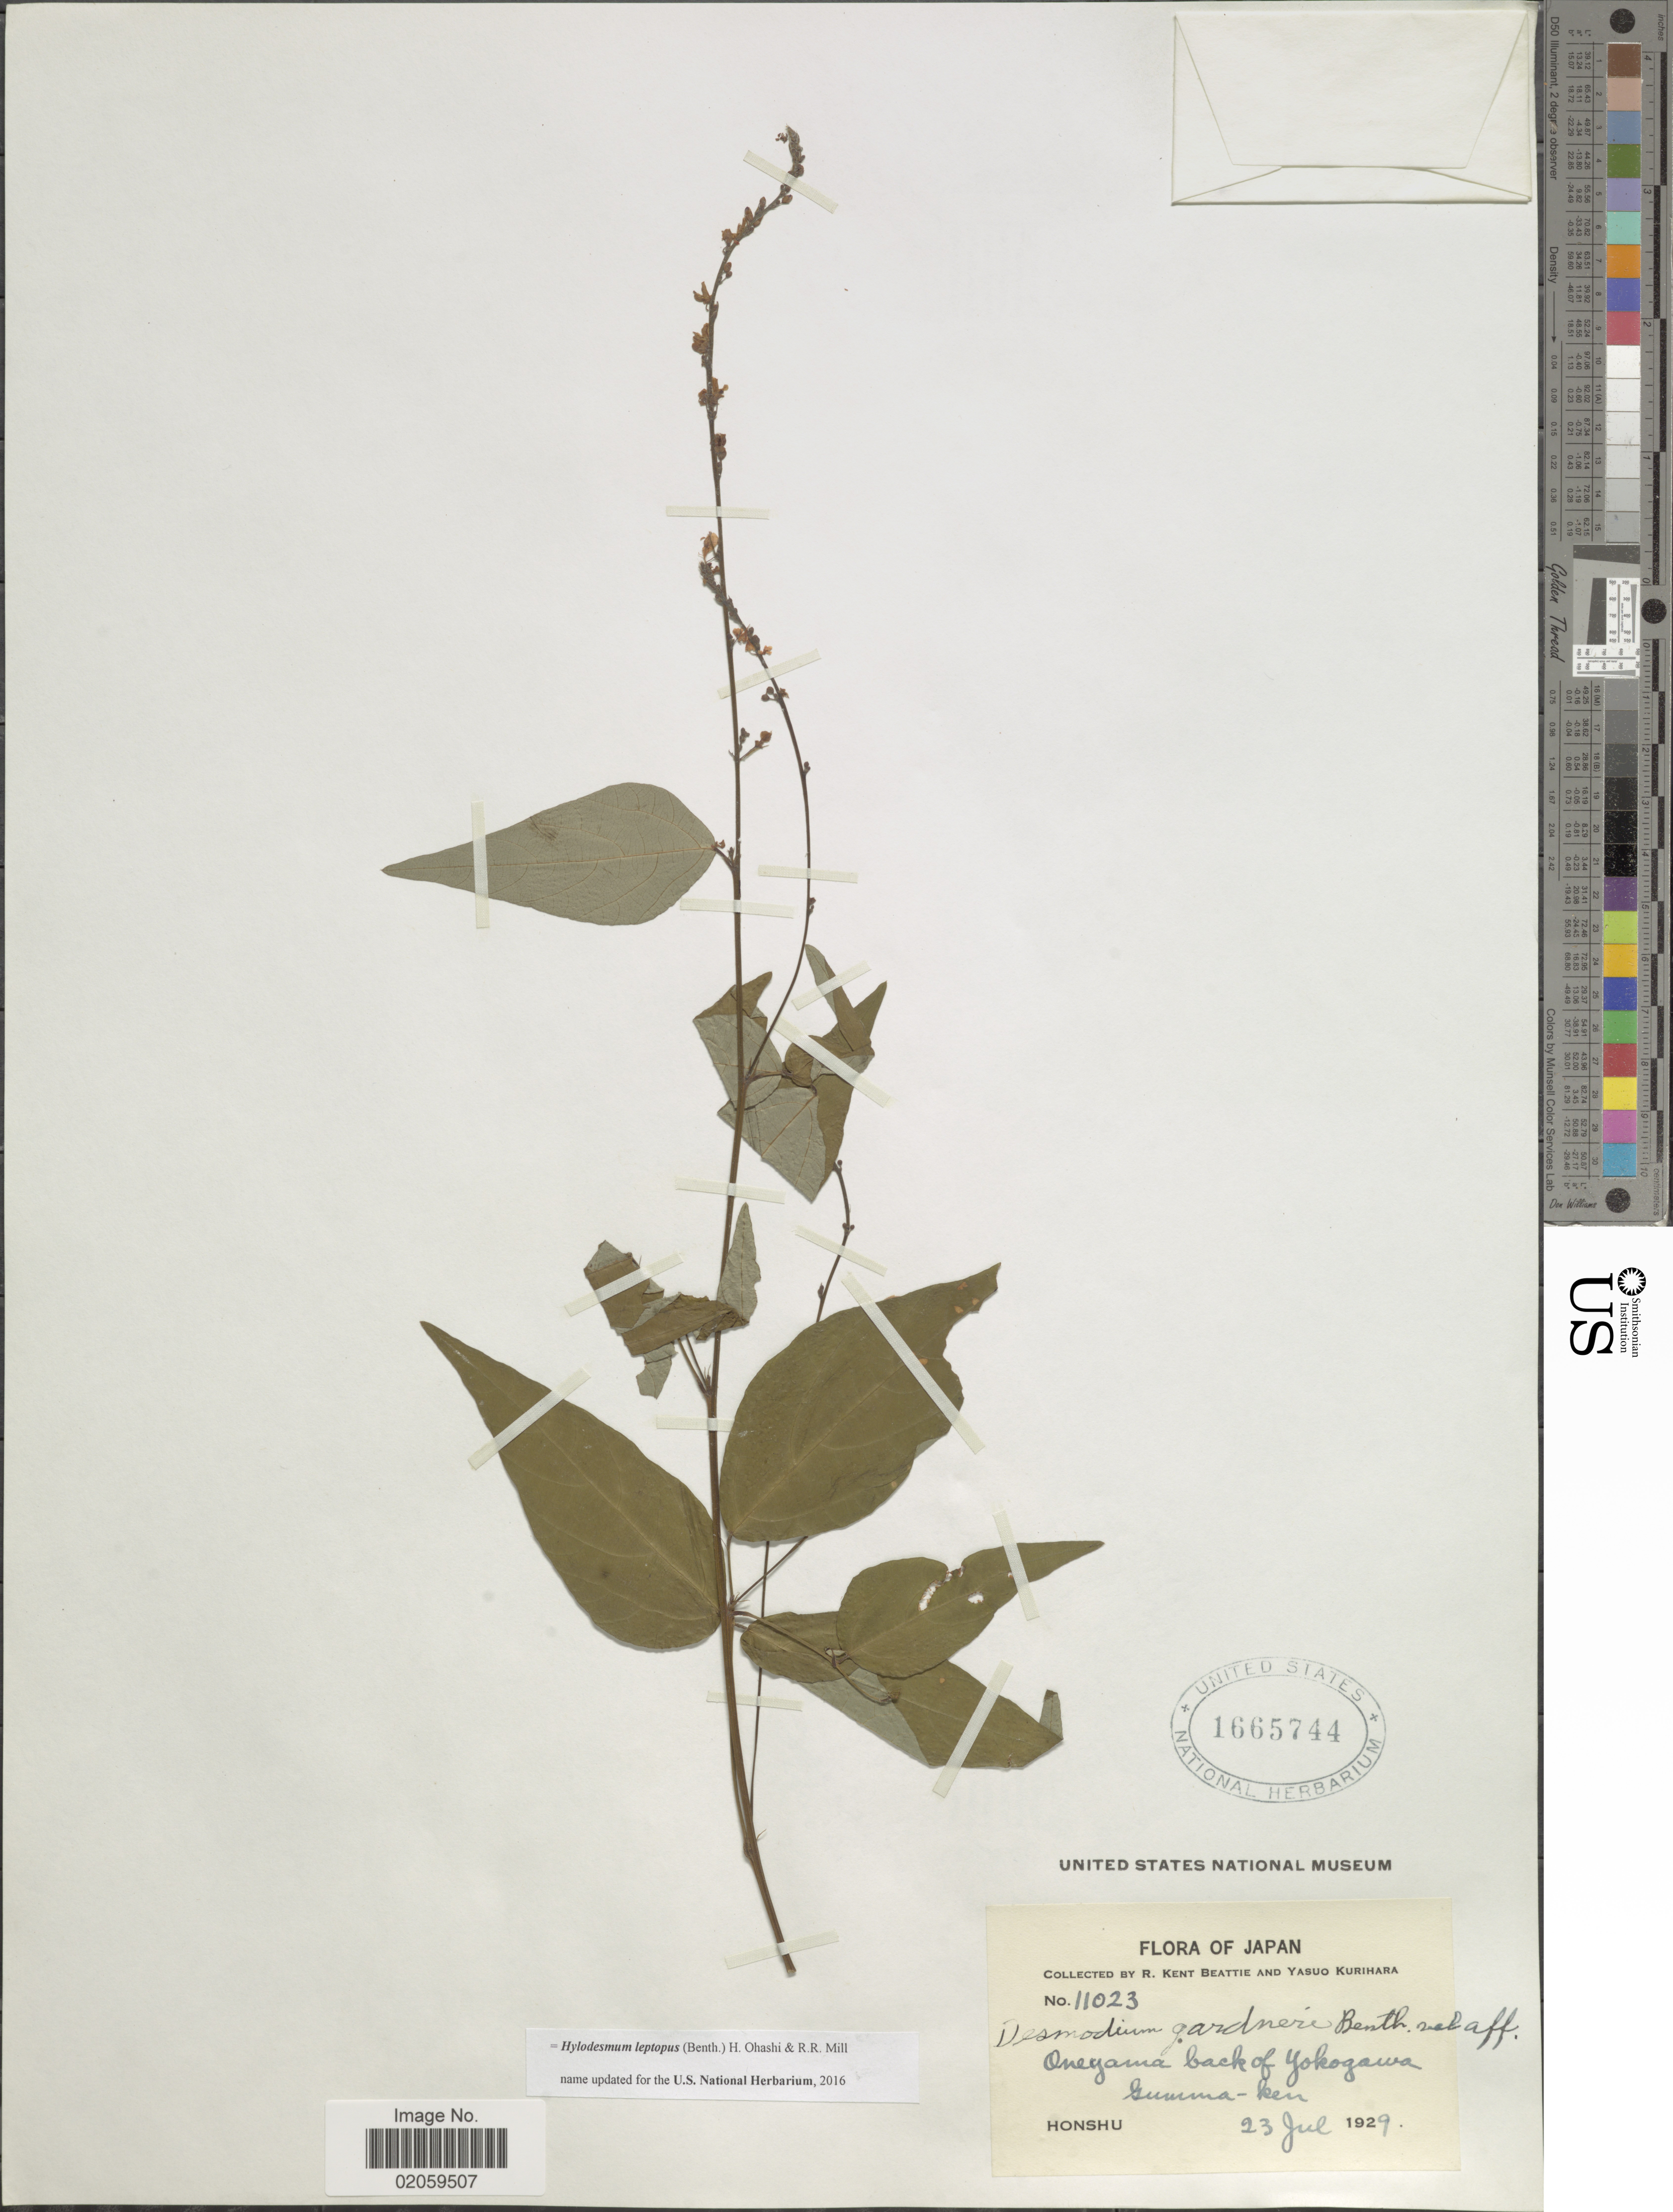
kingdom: Plantae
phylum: Tracheophyta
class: Magnoliopsida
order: Fabales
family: Fabaceae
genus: Hylodesmum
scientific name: Hylodesmum leptopus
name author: (A. Gray ex Benth.) H. Ohashi & R.R. Mill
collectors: R. K. Beattie & Y. Kurihara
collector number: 11023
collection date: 1929-07-23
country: Japan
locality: Oneyama back of Yokogawa, Gumma-ken, Honshu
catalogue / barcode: US 1665744